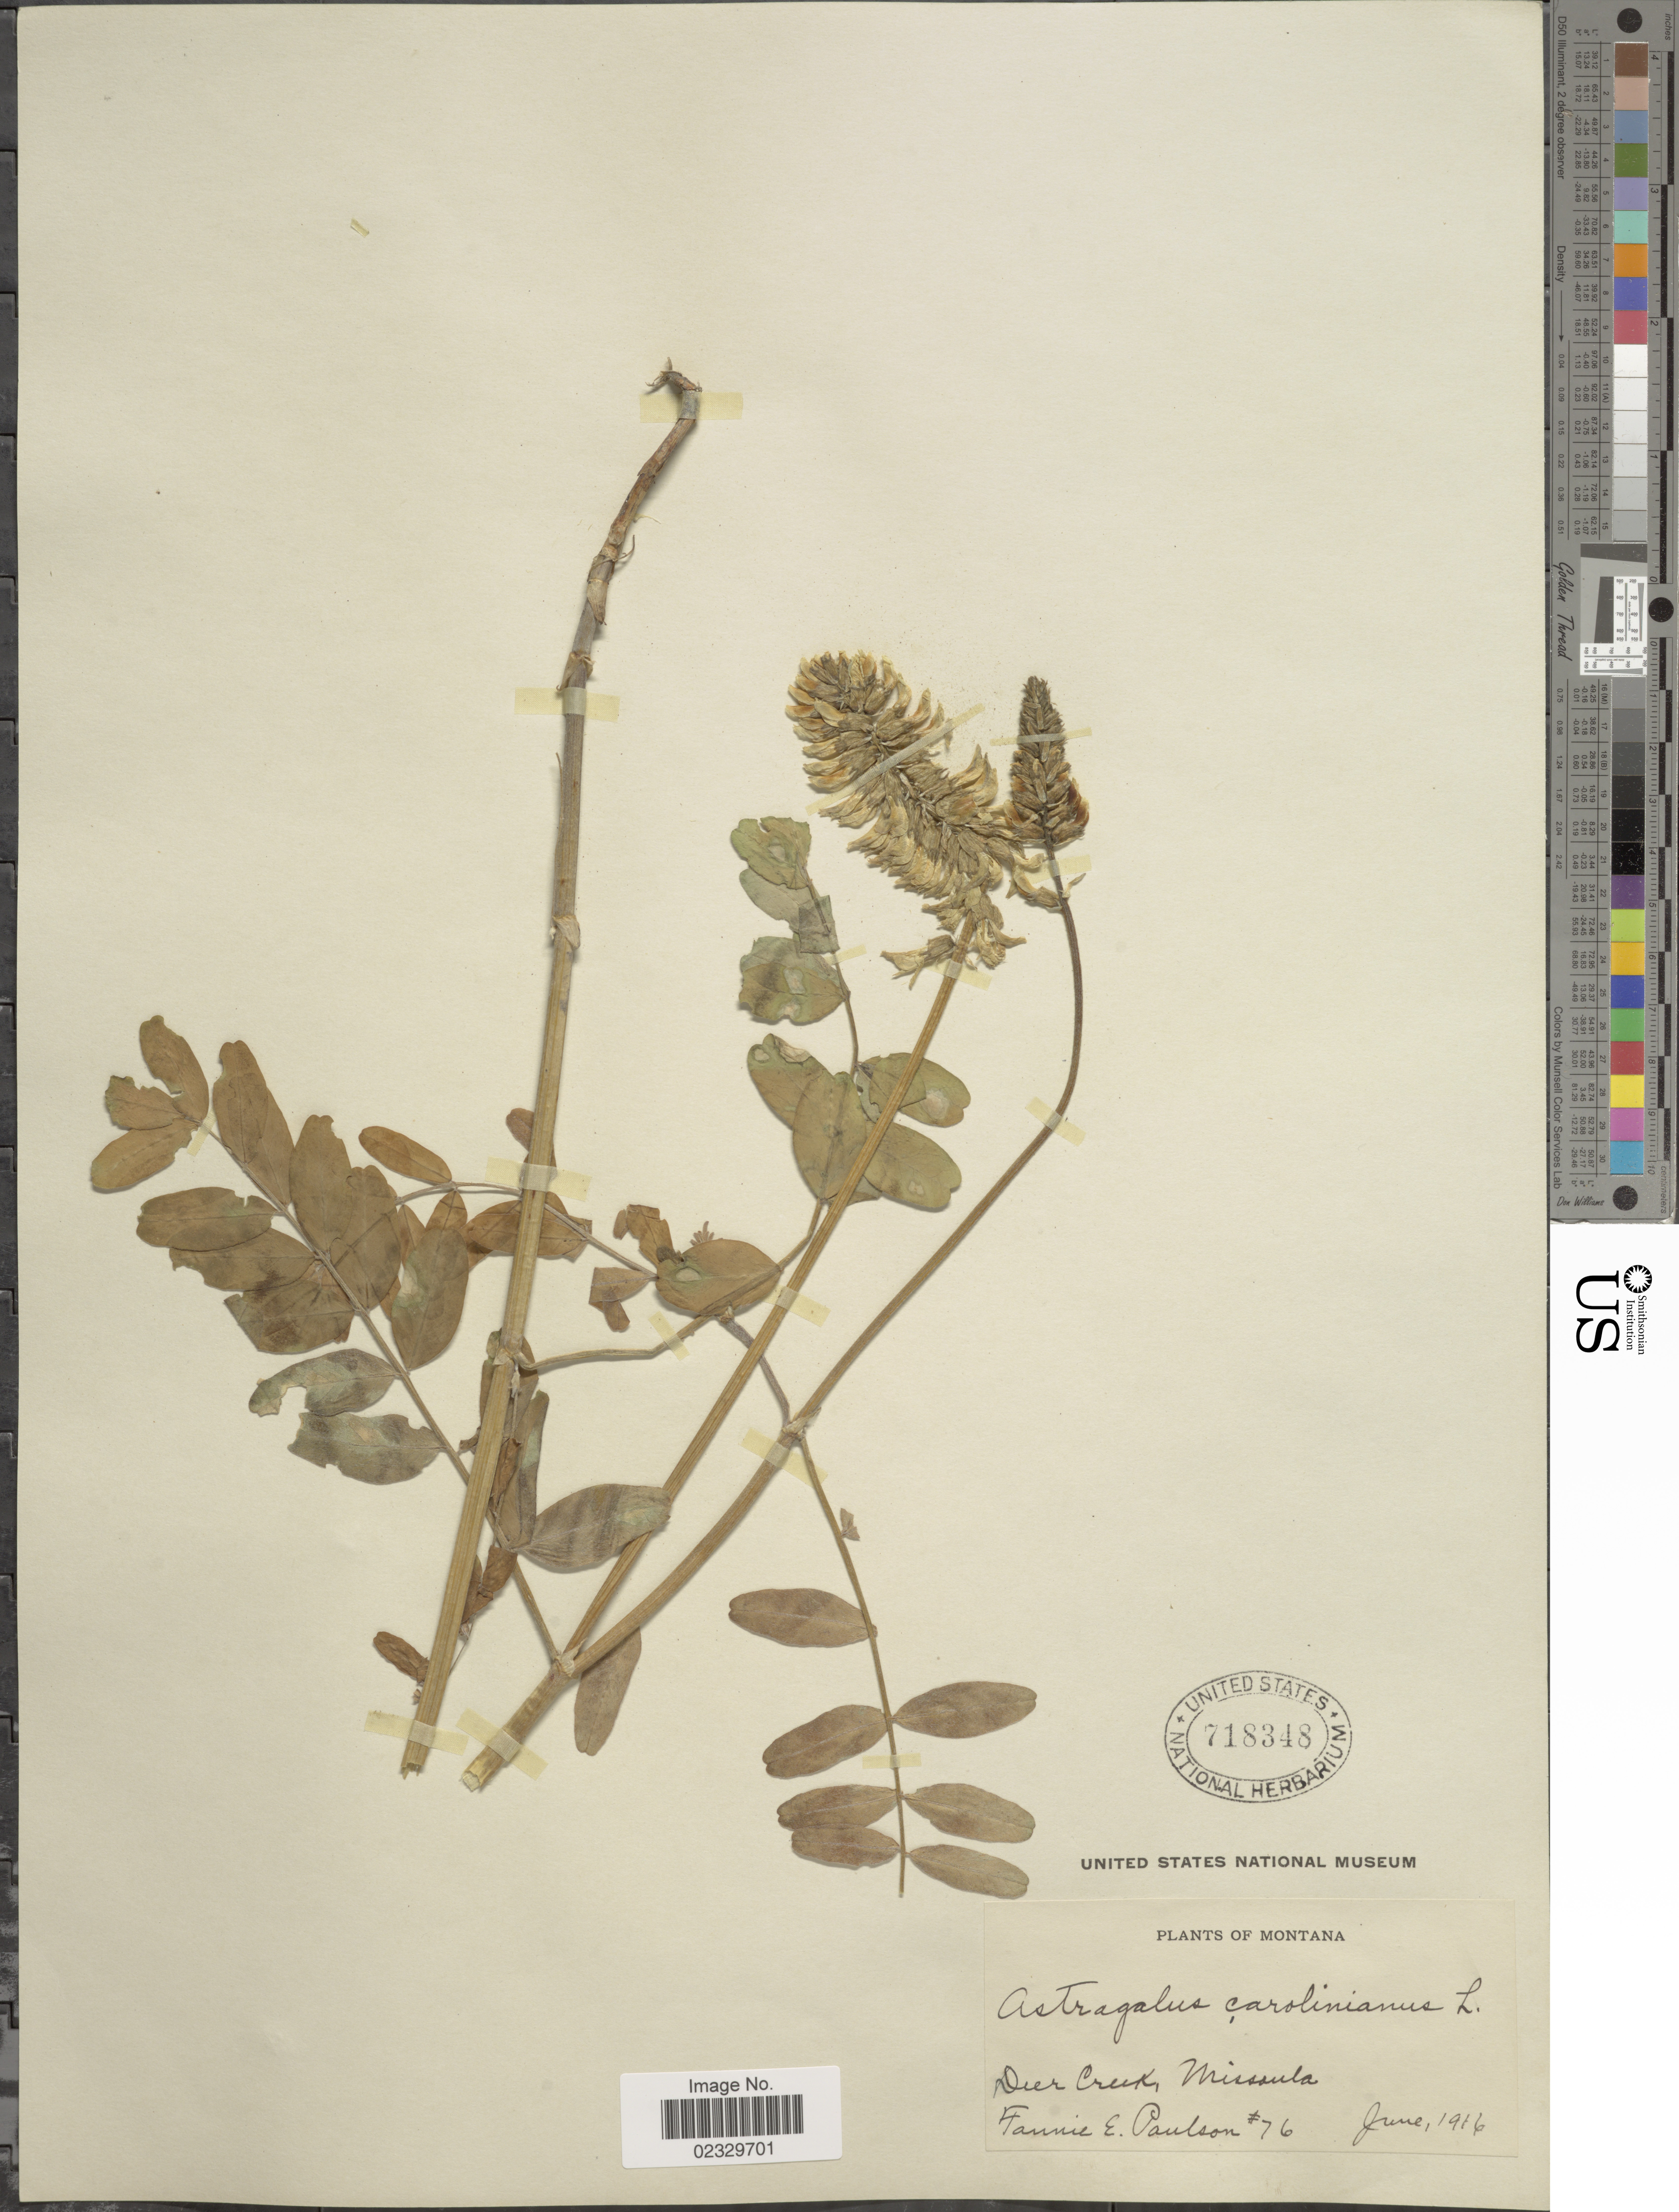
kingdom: Plantae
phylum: Tracheophyta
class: Magnoliopsida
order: Fabales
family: Fabaceae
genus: Astragalus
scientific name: Astragalus canadensis var. brevidens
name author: L.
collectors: F. Paulson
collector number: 76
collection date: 1916-06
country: United States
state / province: Montana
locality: Deer Creek, Missoula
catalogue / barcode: US 718348